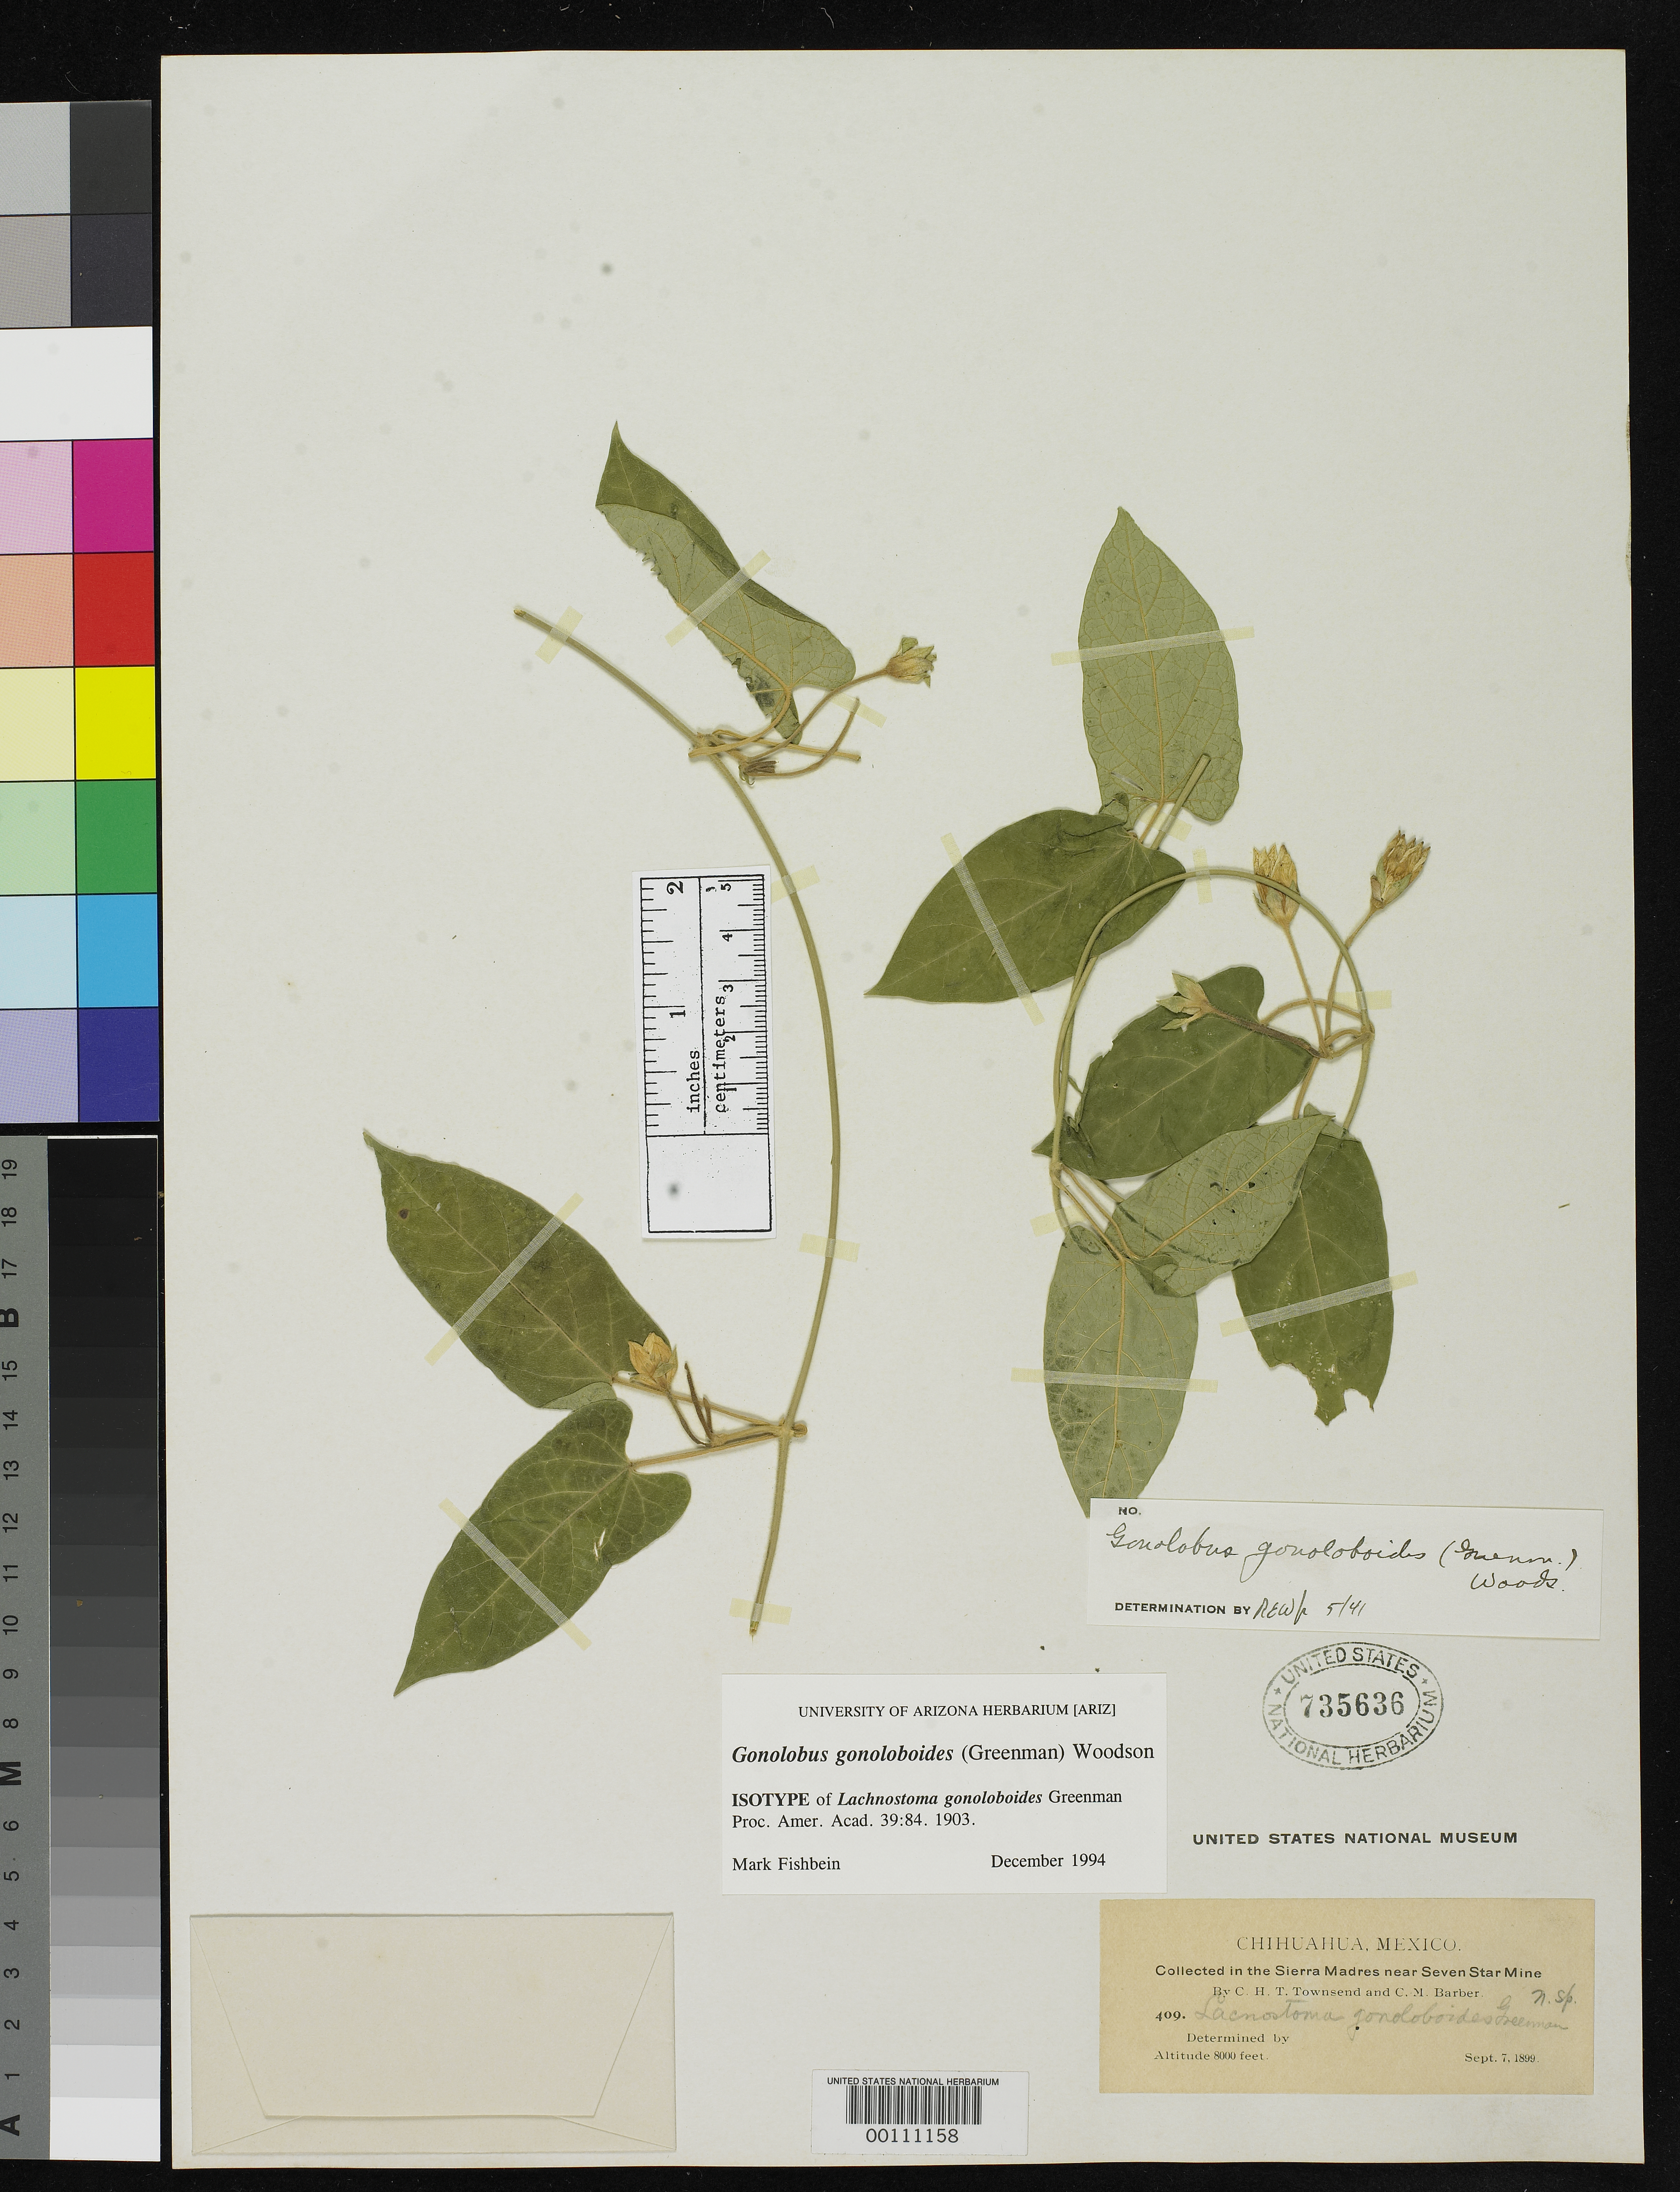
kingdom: Plantae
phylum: Tracheophyta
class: Magnoliopsida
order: Gentianales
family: Apocynaceae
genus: Lachnostoma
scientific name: Lachnostoma gonoloboides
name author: Greenm.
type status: Isotype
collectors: C. H. T. Townsend & C. Barber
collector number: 409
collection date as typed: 07 Sep 1899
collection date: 1899-09-07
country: Mexico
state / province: Chihuahua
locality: Sierra Madre near Seven Star Mine.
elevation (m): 2450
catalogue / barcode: US 735636